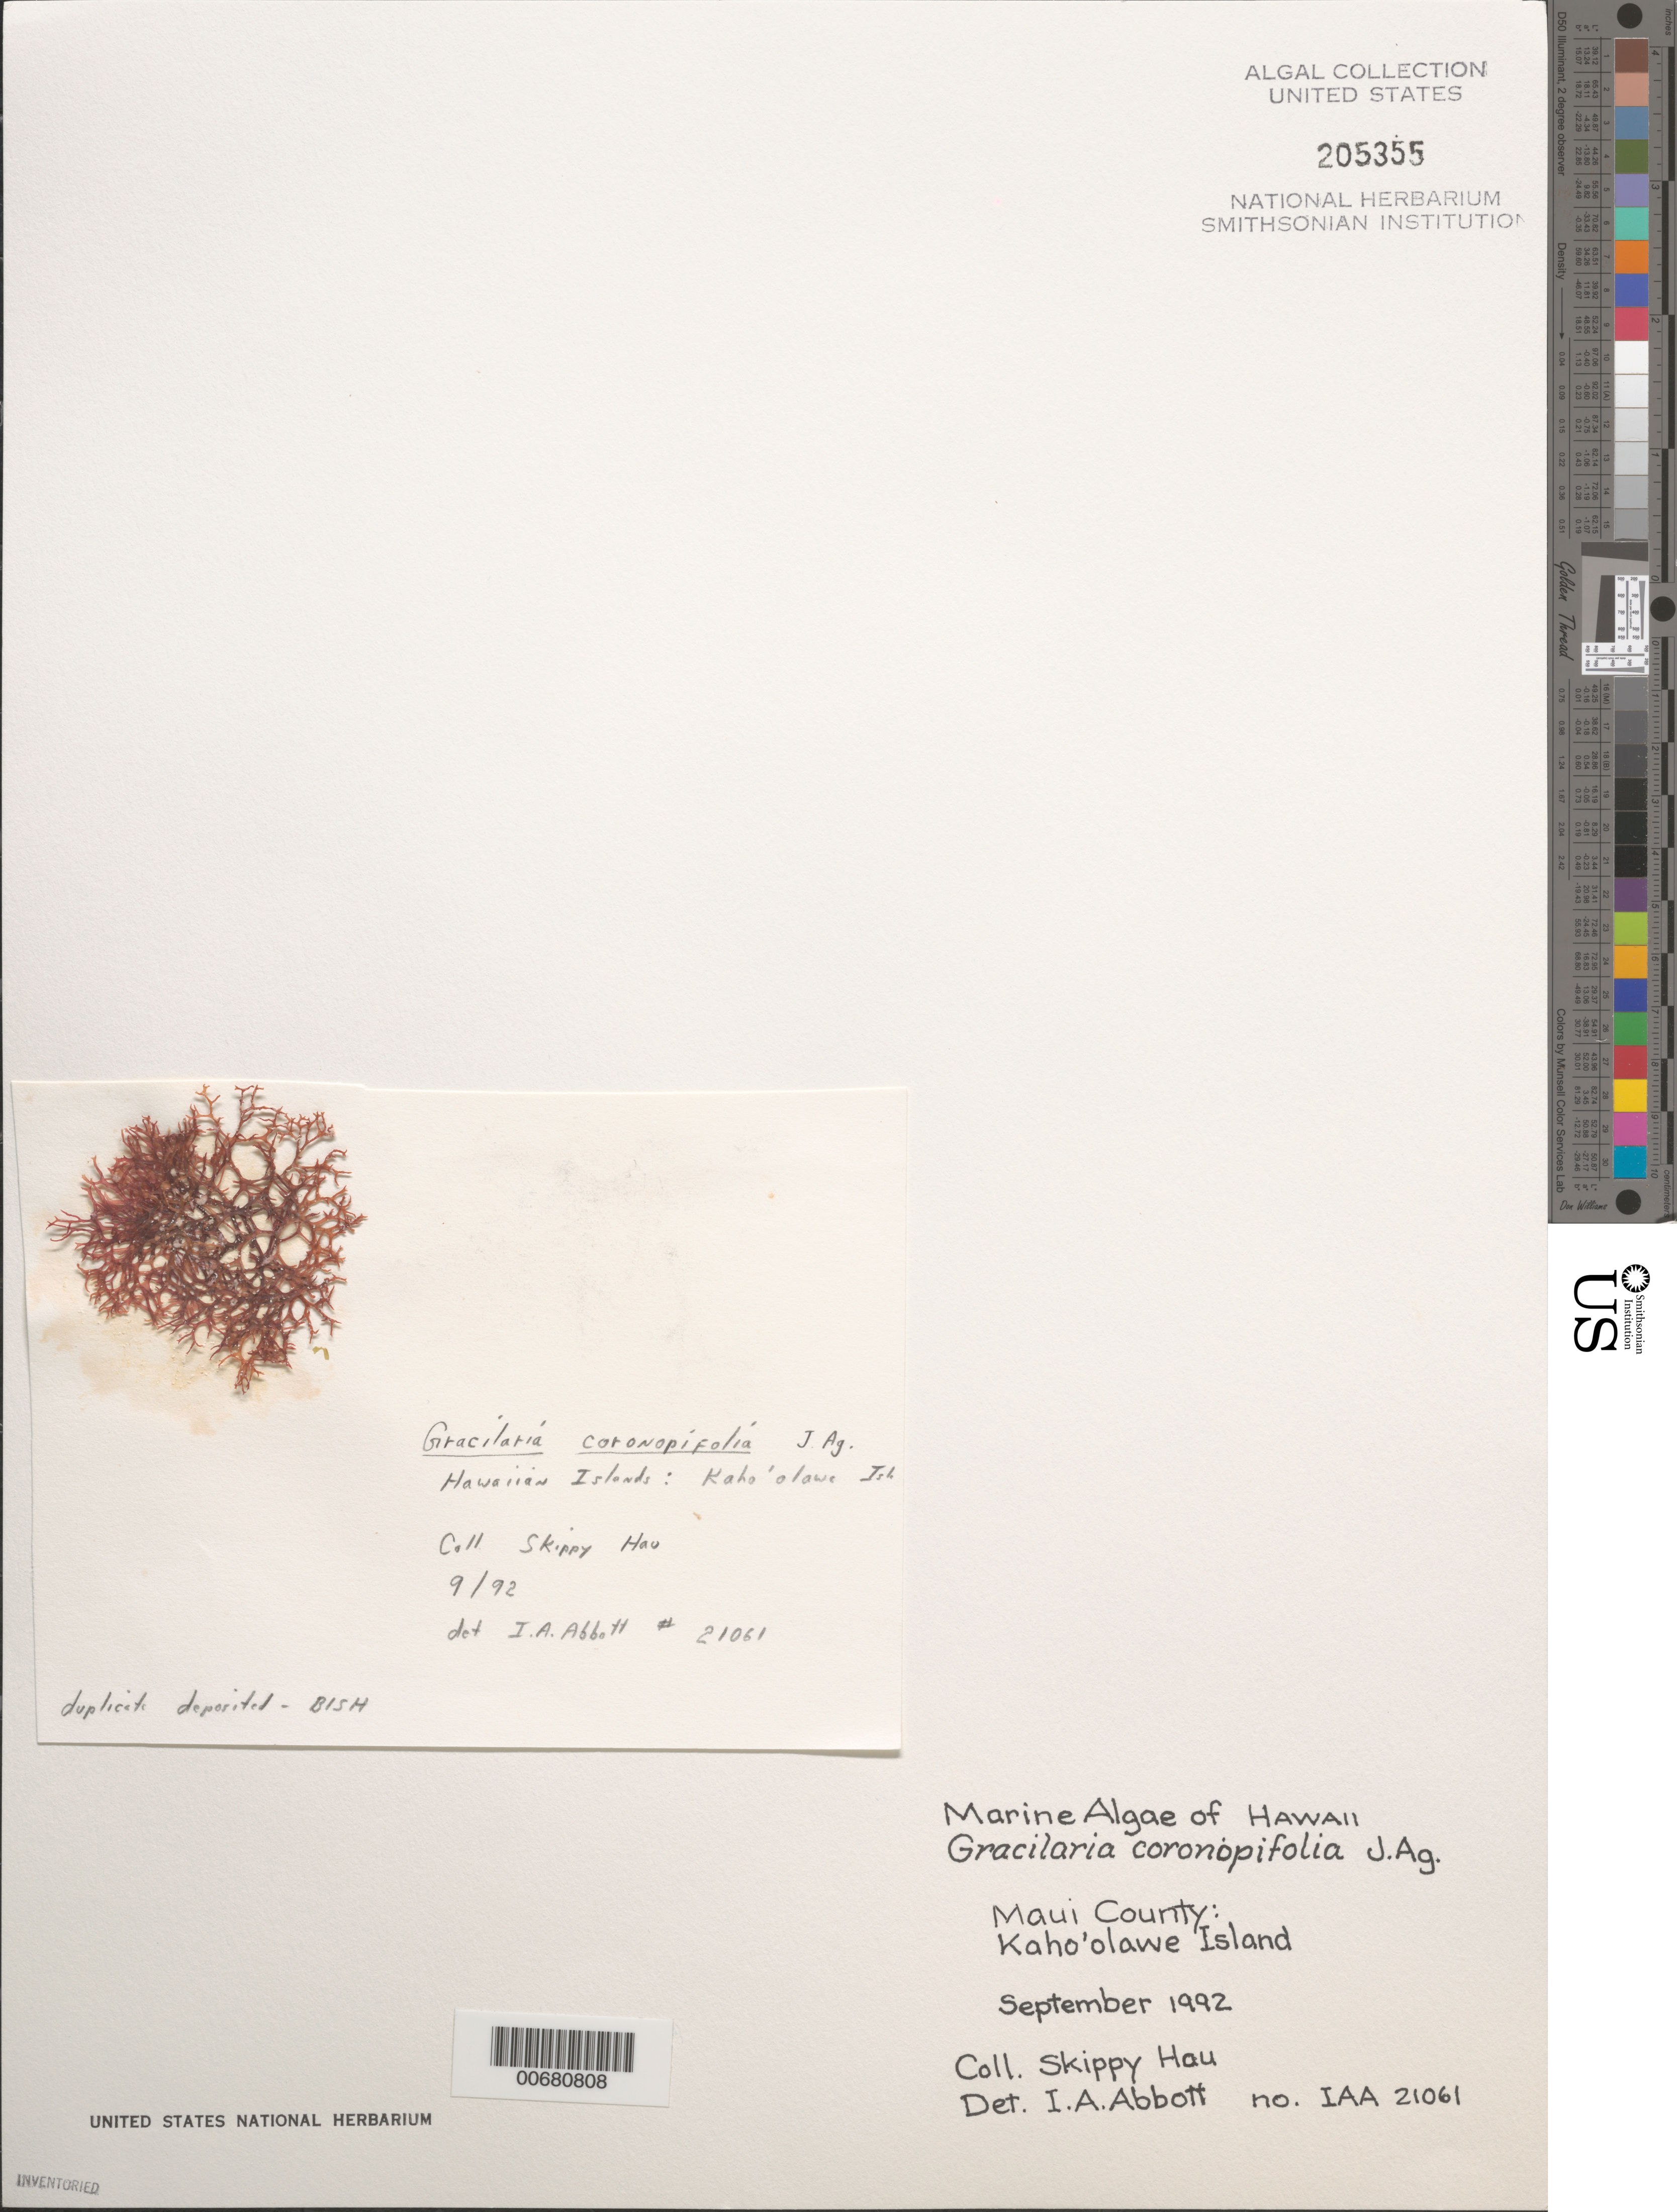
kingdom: Plantae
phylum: Rhodophyta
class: Florideophyceae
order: Gracilariales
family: Gracilariaceae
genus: Gracilaria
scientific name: Gracilaria coronopifolia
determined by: Abbott, Isabella A.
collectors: S. Hau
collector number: IAA 21061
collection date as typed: Sep 1992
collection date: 1992-09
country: United States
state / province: Hawaii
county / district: Maui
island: Kaho'olawe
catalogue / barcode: US 205355